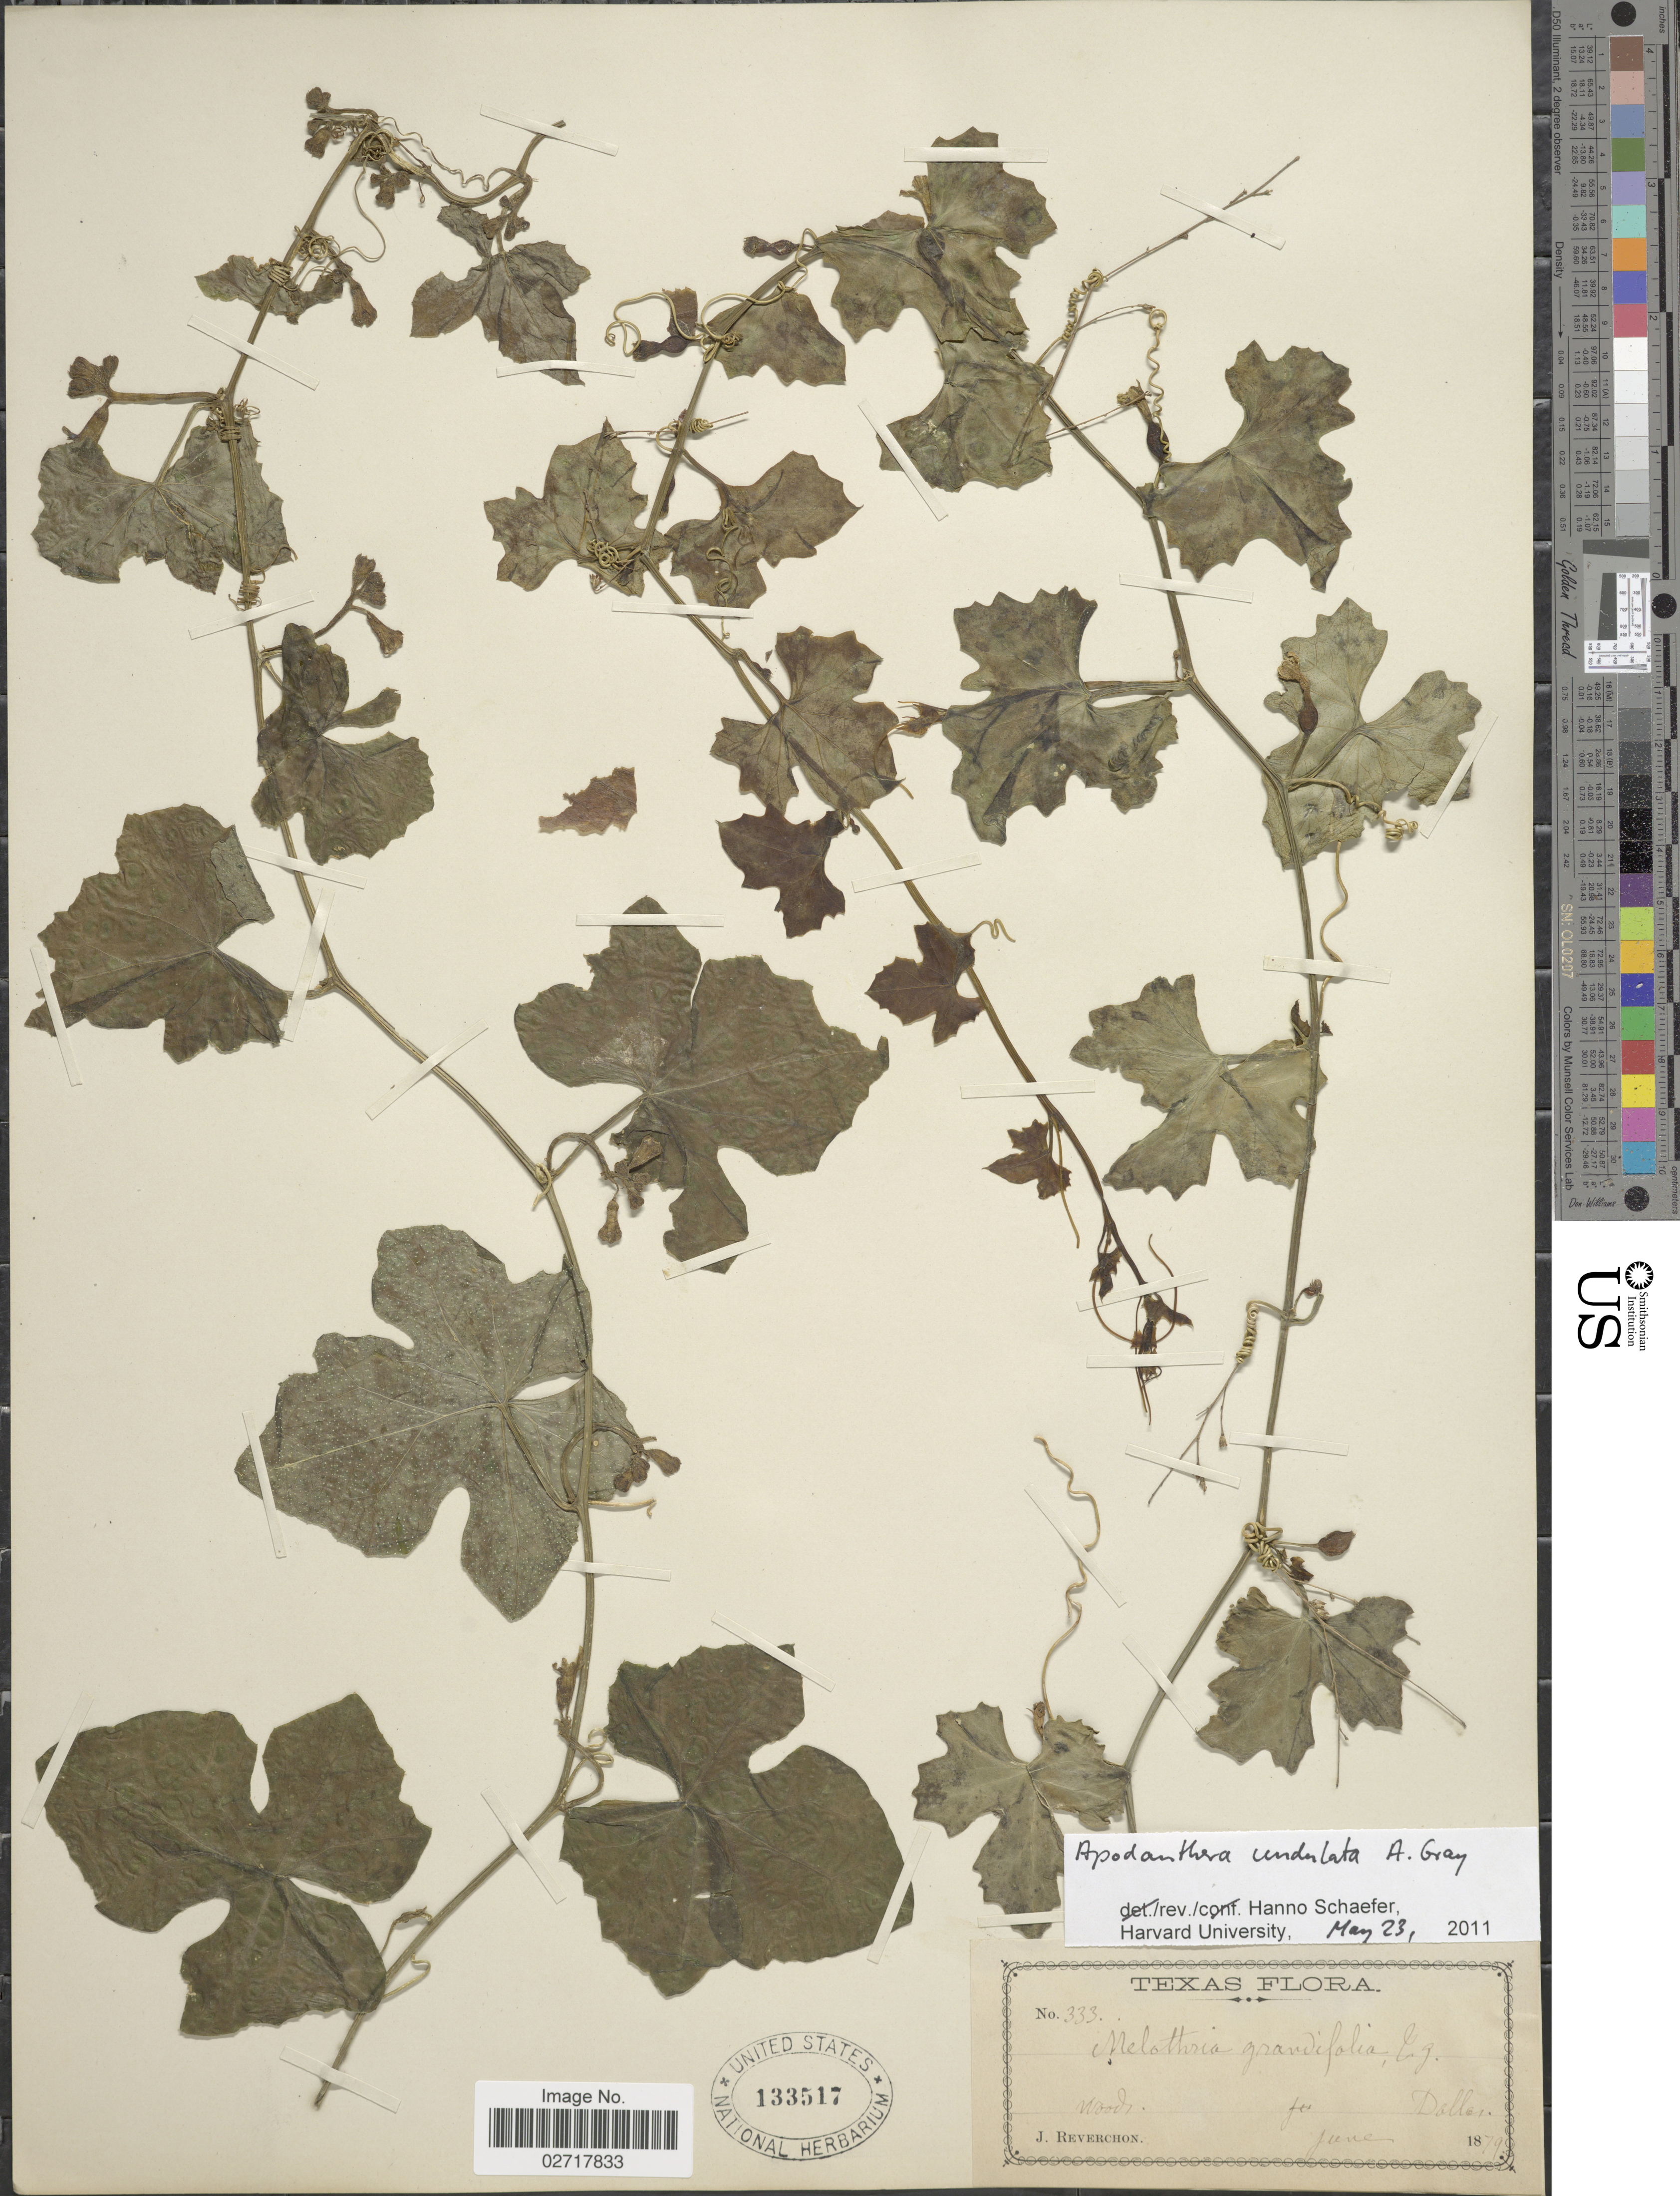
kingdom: Plantae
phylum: Tracheophyta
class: Magnoliopsida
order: Cucurbitales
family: Cucurbitaceae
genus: Apodanthera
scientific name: Apodanthera undulata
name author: A. Gray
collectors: J. Reverchon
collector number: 333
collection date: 1879-06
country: United States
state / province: Texas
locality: Dallas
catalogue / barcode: US 133517